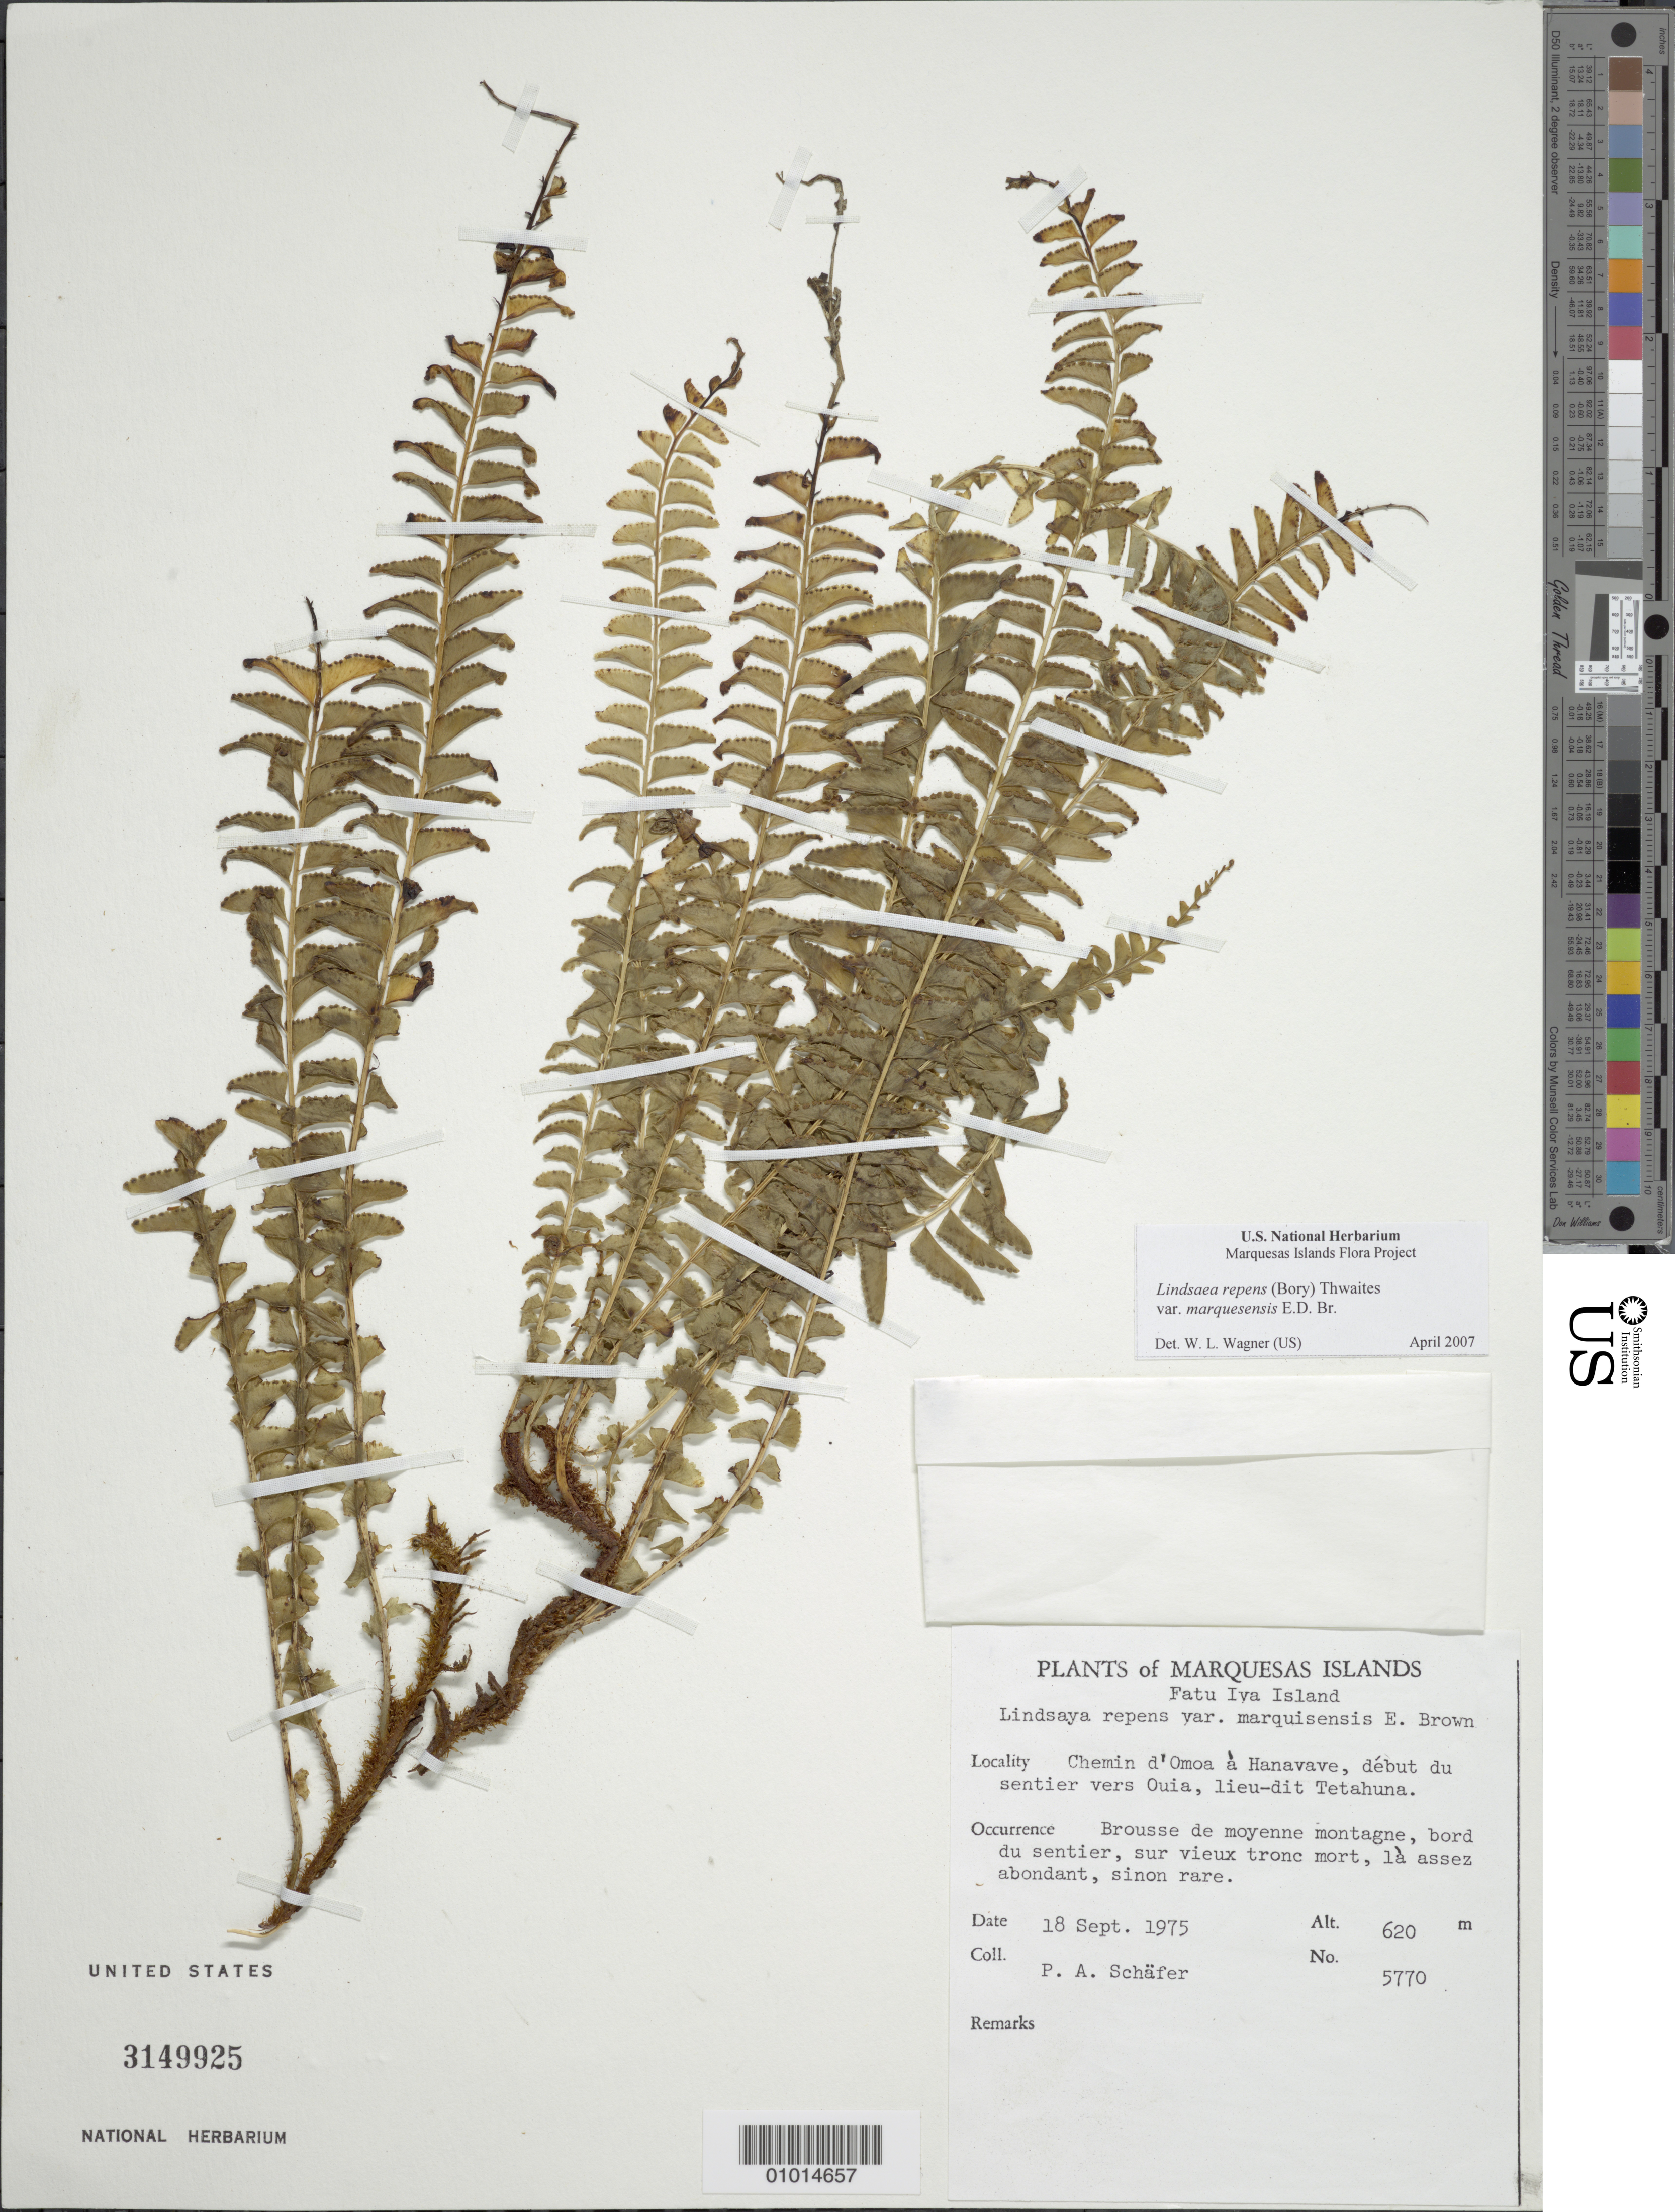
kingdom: Plantae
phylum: Tracheophyta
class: Polypodiopsida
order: Polypodiales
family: Lindsaeaceae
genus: Lindsaea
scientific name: Lindsaea repens var. marquesensis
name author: E.D. Br.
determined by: Wagner, W. L., (BOT), Smithsonian Institution - National Museum of Natural History (UNITED STATES)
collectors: P. A. Schäfer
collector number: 5770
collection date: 1975-09-18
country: French Polynesia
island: Fatu Hiva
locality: Chemin d'Omoa à Hanavave, début du sentier vers Ouia, lieu-dit Tetahuna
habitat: Brousse de moyenne montagne, bord du sentier, sur vieux tronc mort, là assez abundant, sino rare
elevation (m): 620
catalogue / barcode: US 3149925